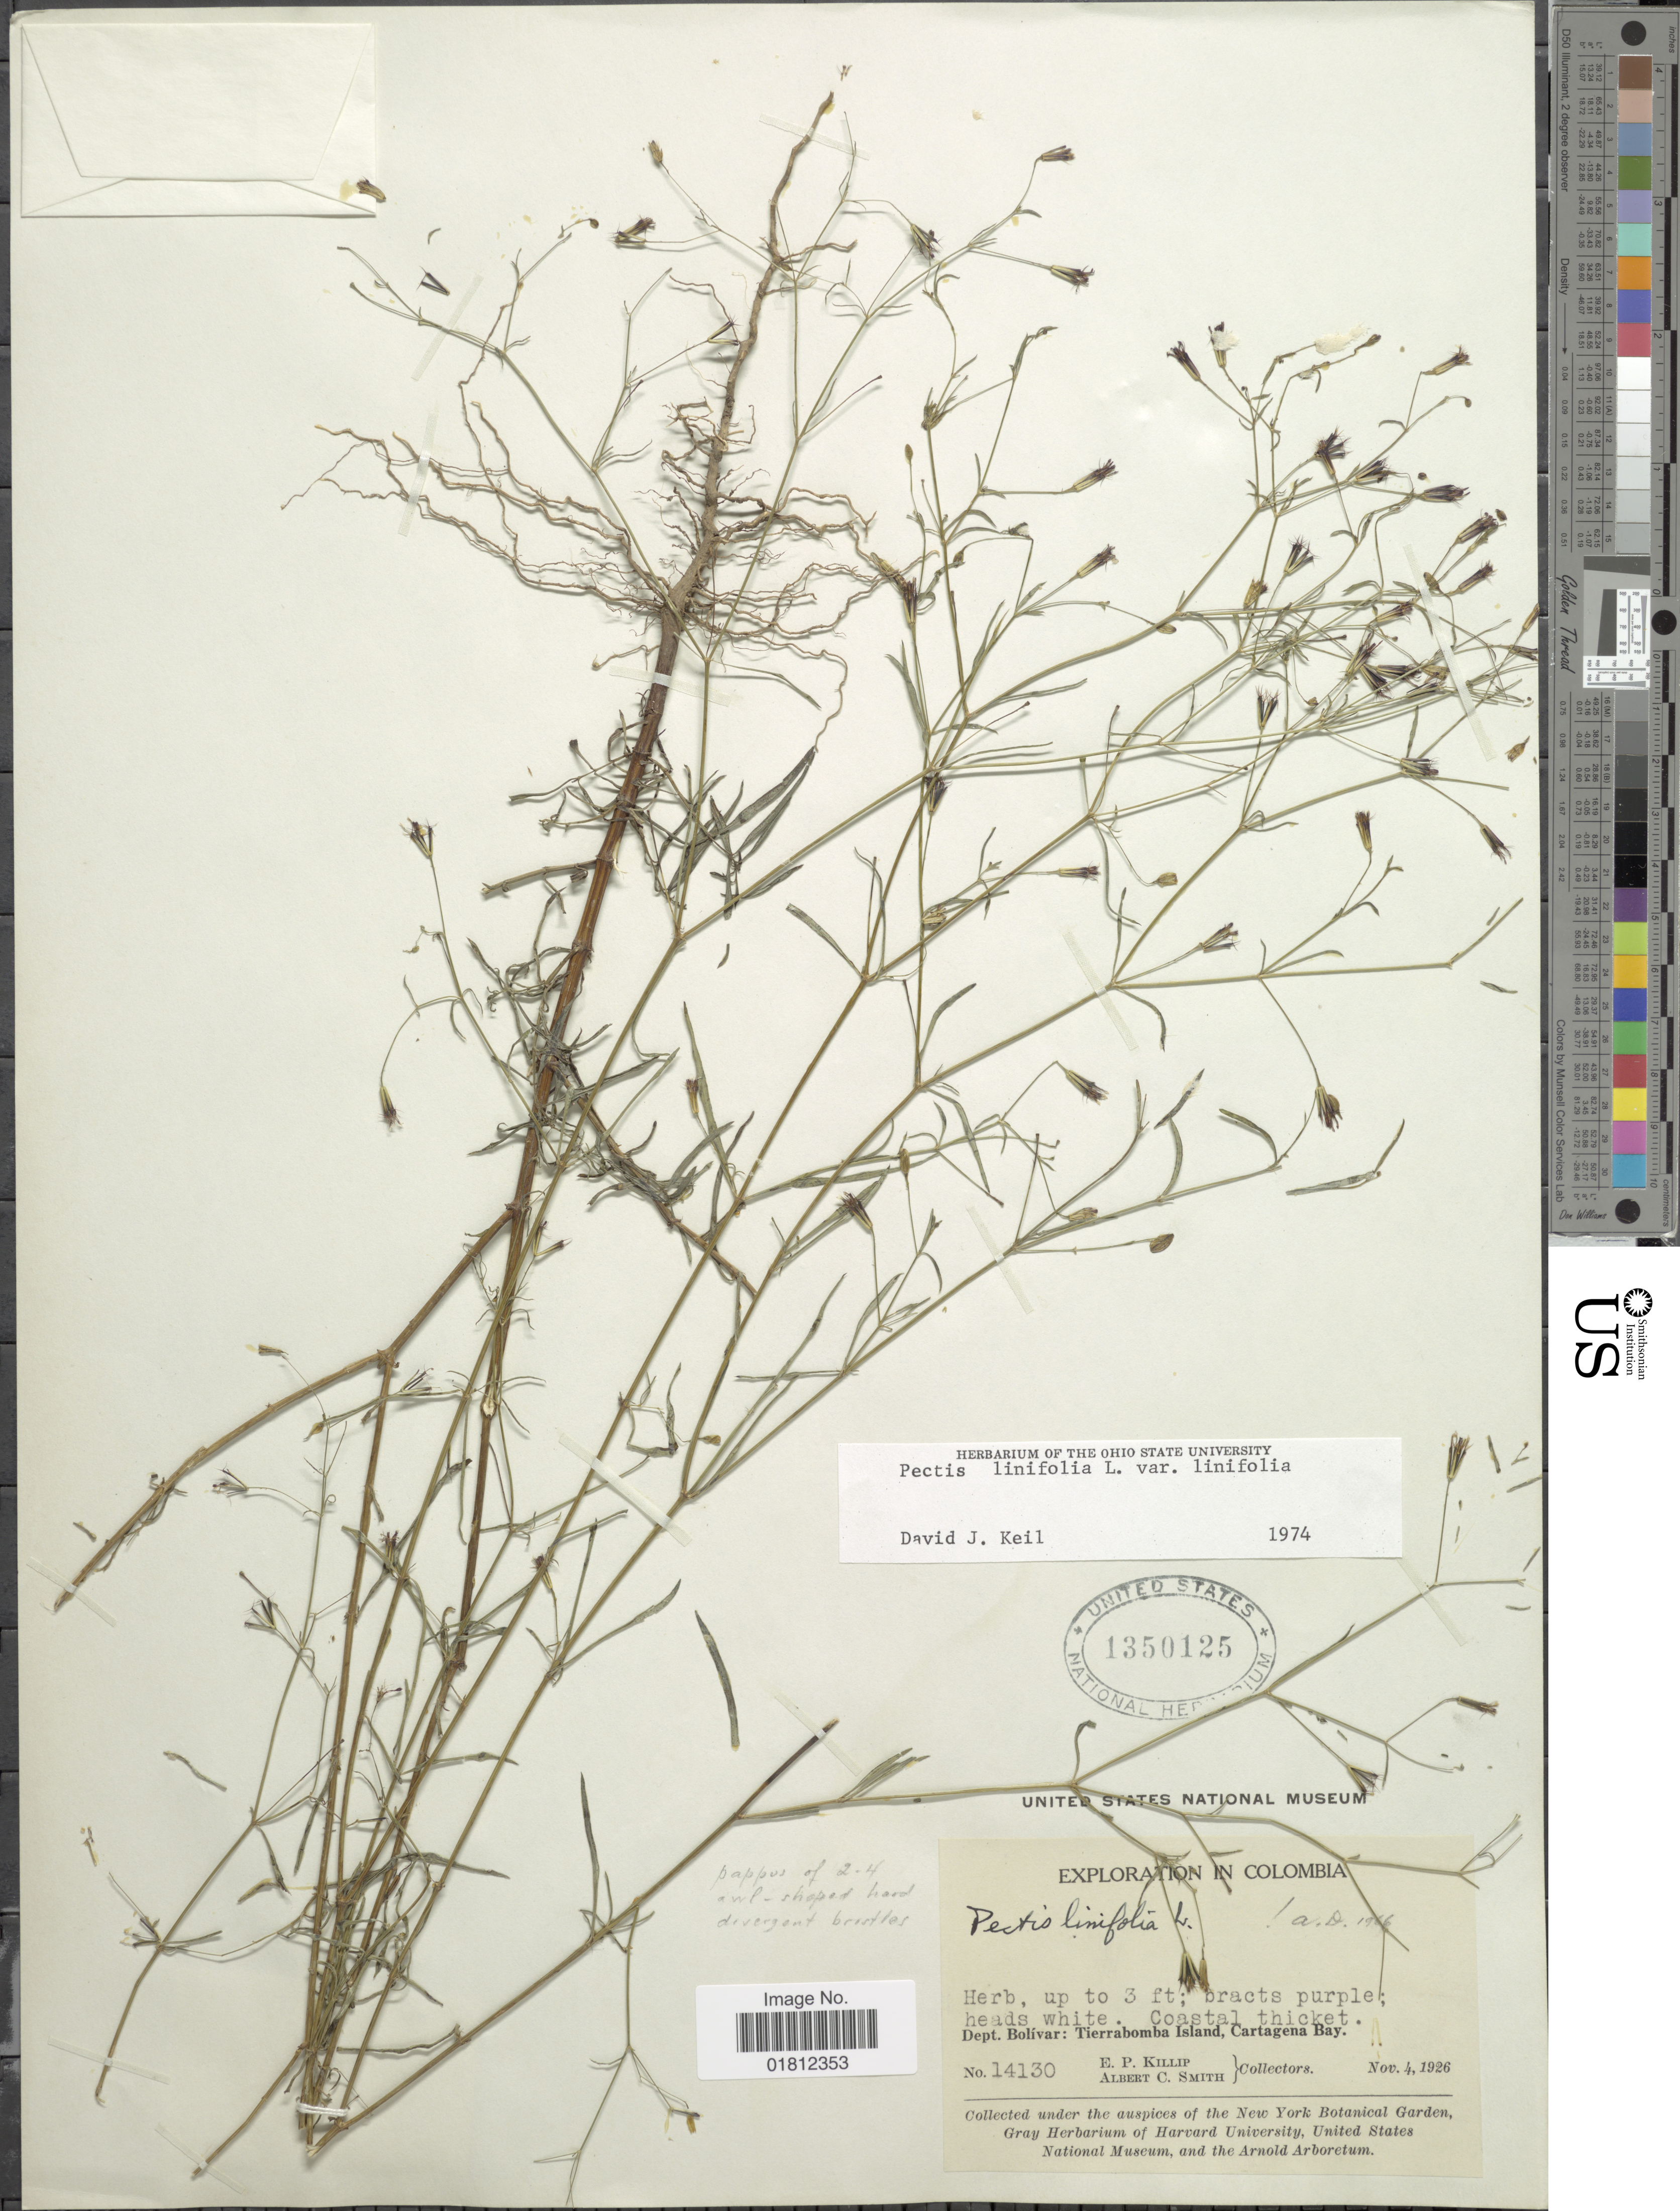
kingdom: Plantae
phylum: Tracheophyta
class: Magnoliopsida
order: Asterales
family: Asteraceae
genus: Pectis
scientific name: Pectis linifolia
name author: L.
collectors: E. P. Killip & A. C. Smith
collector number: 14130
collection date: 1926-11-04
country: Colombia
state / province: Bolívar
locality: Dept. Bolivar: Tierrabomba Island, Cartagena Bay.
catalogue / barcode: US 1350125